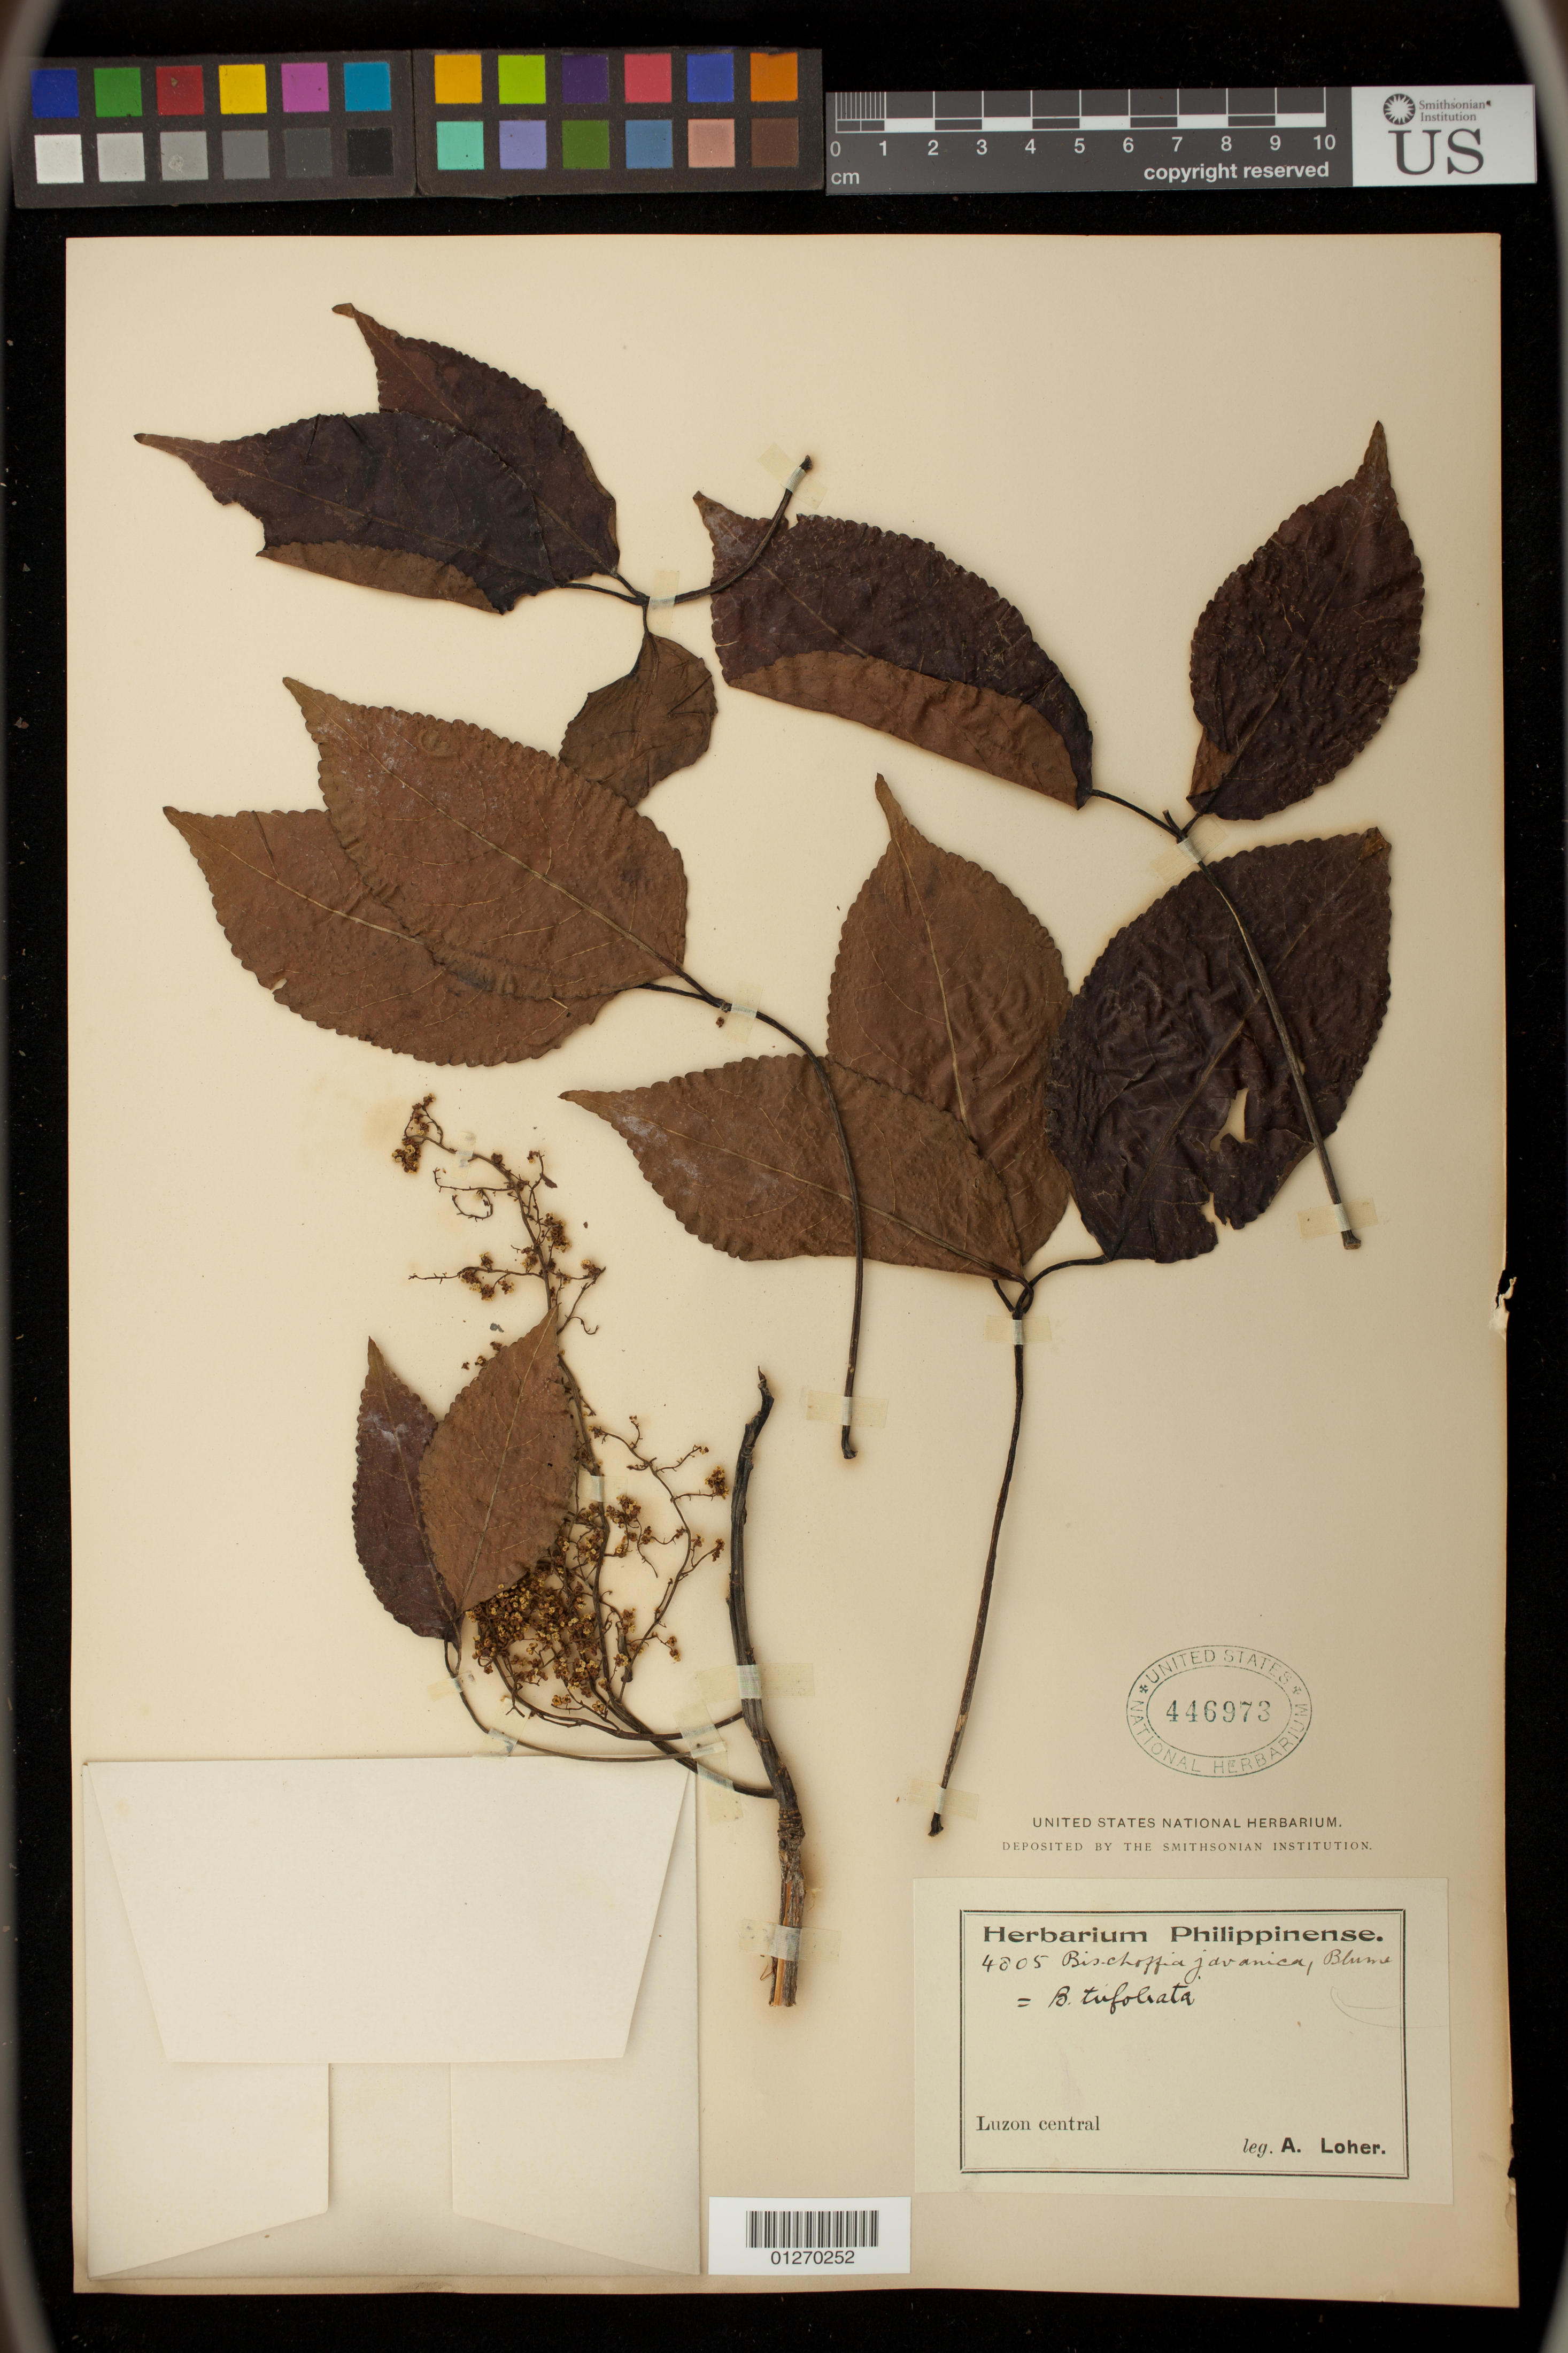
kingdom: Plantae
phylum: Tracheophyta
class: Magnoliopsida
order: Malpighiales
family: Phyllanthaceae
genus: Bischofia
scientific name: Bischofia javanica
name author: Blume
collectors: A. Loher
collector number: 4805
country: Philippines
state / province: Central Luzon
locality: Luzon central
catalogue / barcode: US 446973